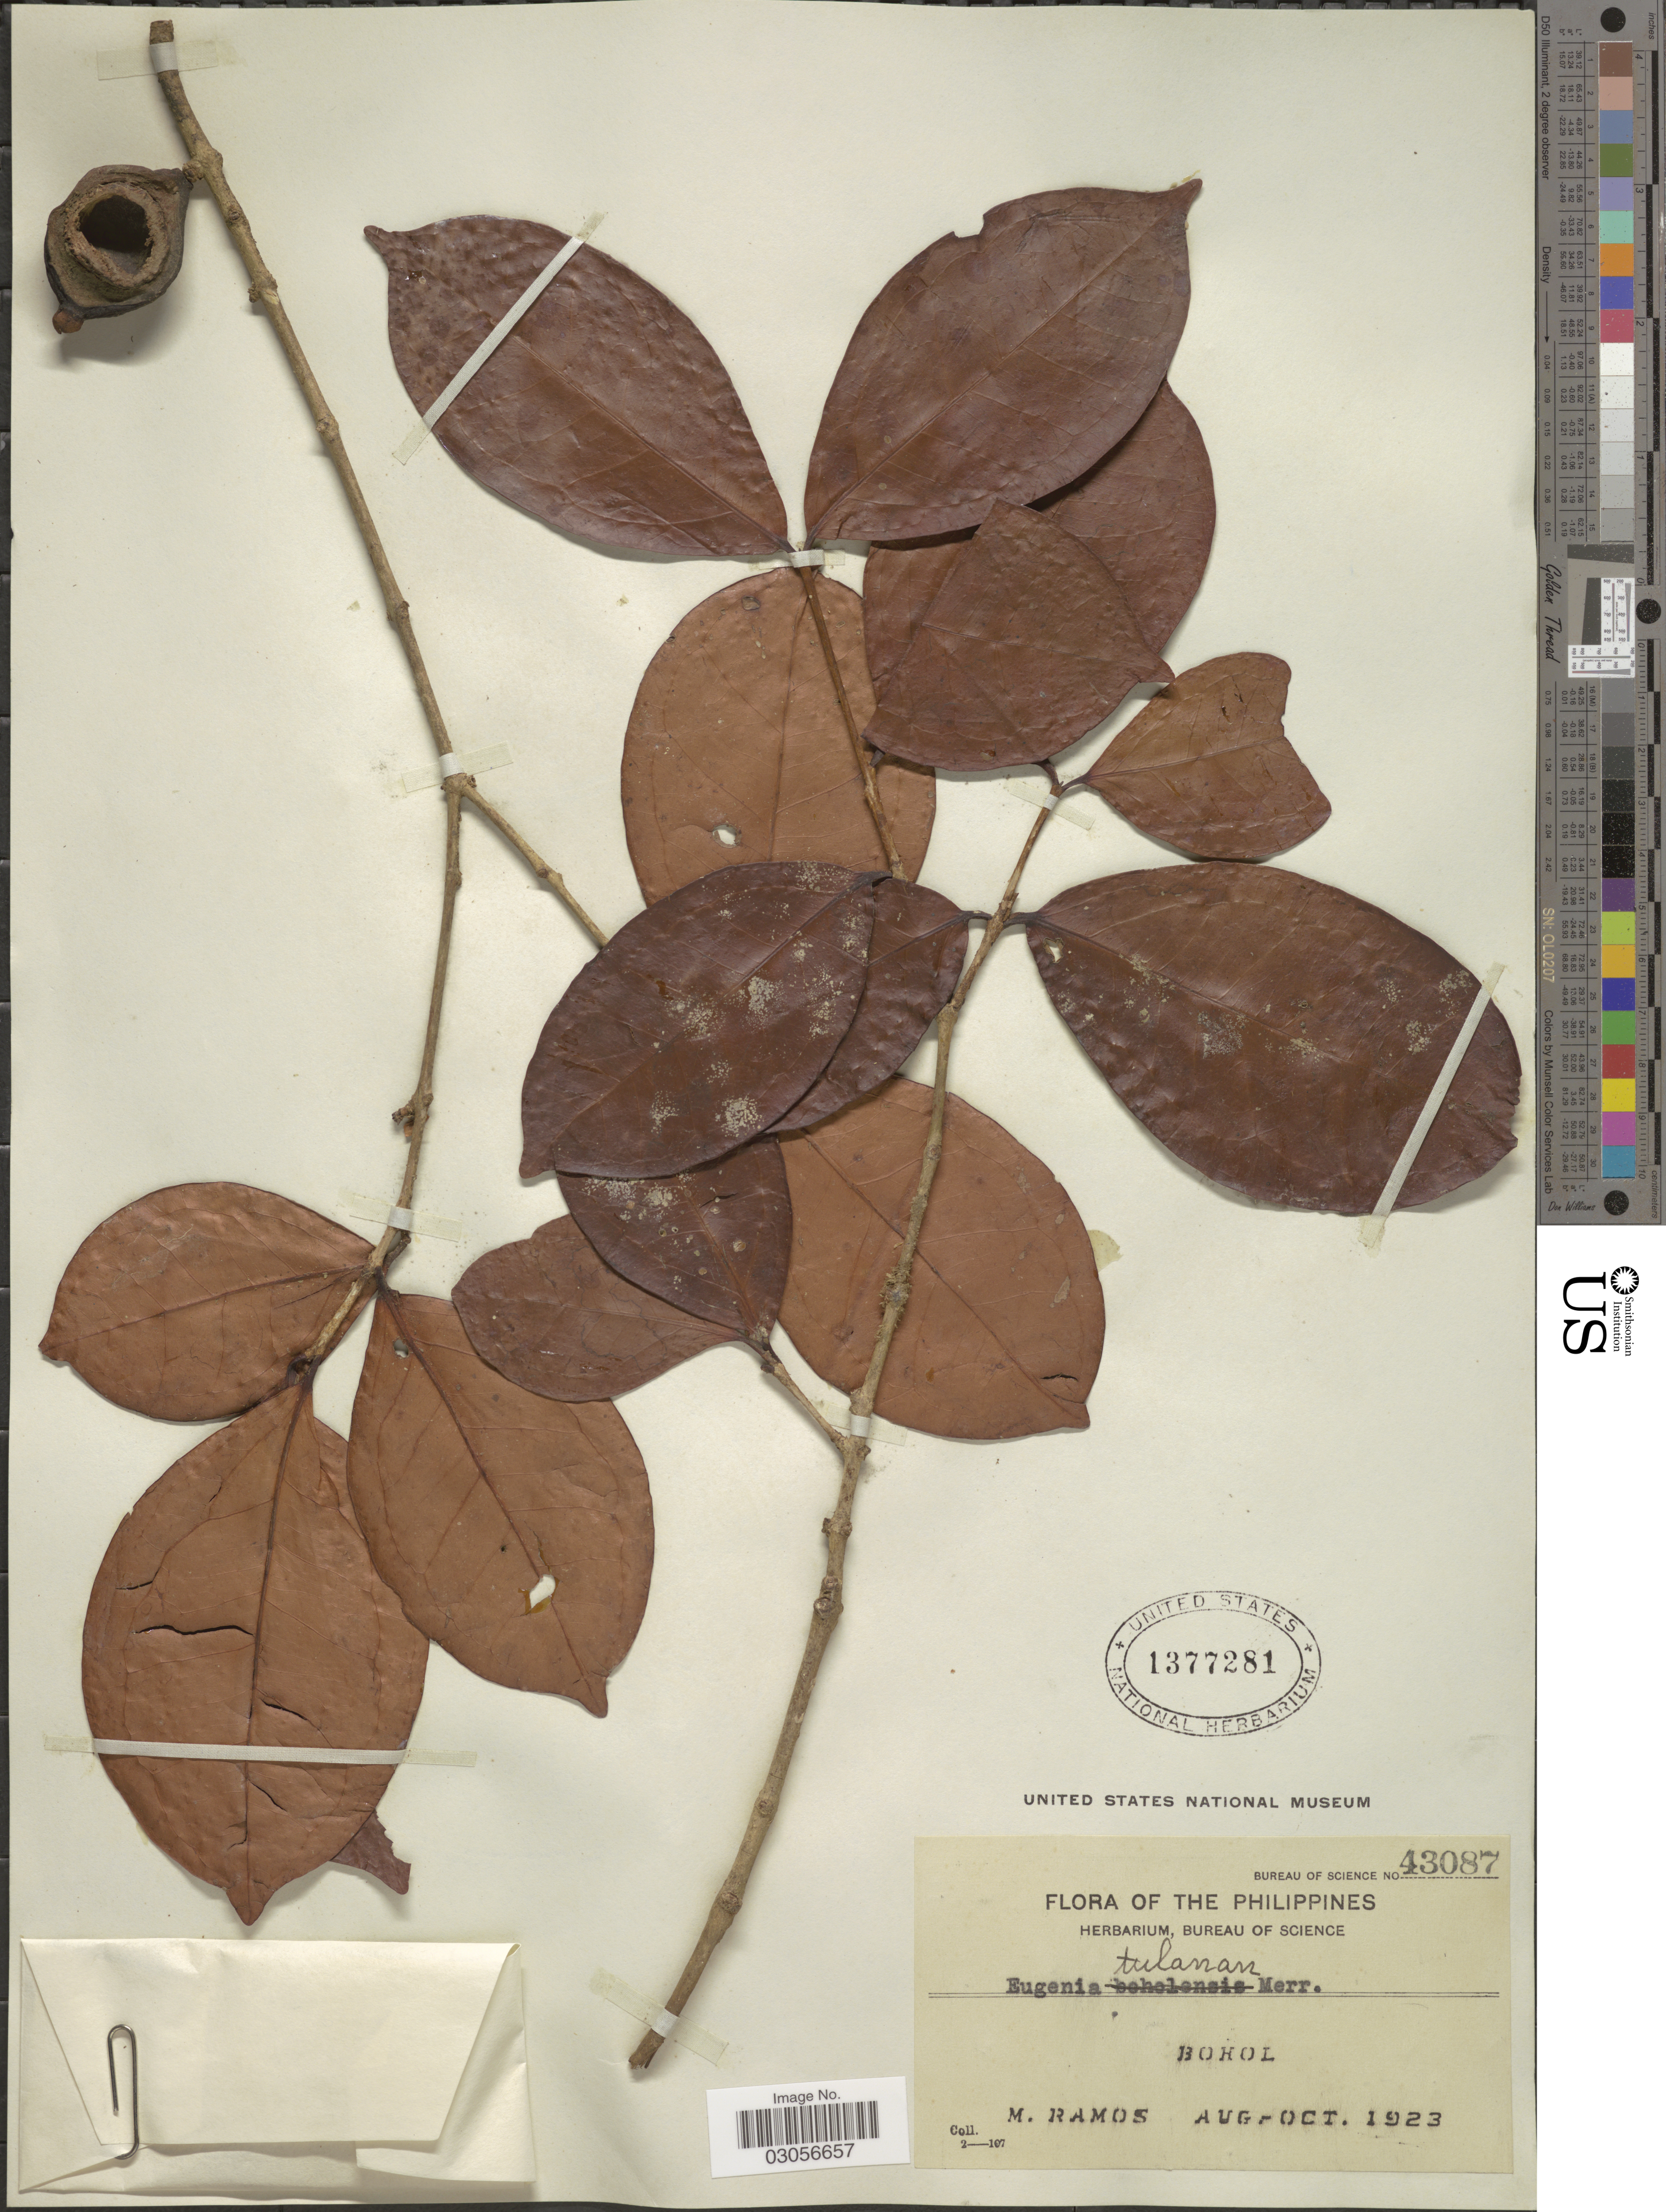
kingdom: Plantae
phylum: Tracheophyta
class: Magnoliopsida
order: Myrtales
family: Myrtaceae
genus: Eugenia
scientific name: Eugenia tulanan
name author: Merr.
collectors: M. Ramos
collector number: Bureau of Science 43087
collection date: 1923-08/1923-10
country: Philippines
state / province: Central Visayas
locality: Bohol.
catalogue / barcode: US 1377281